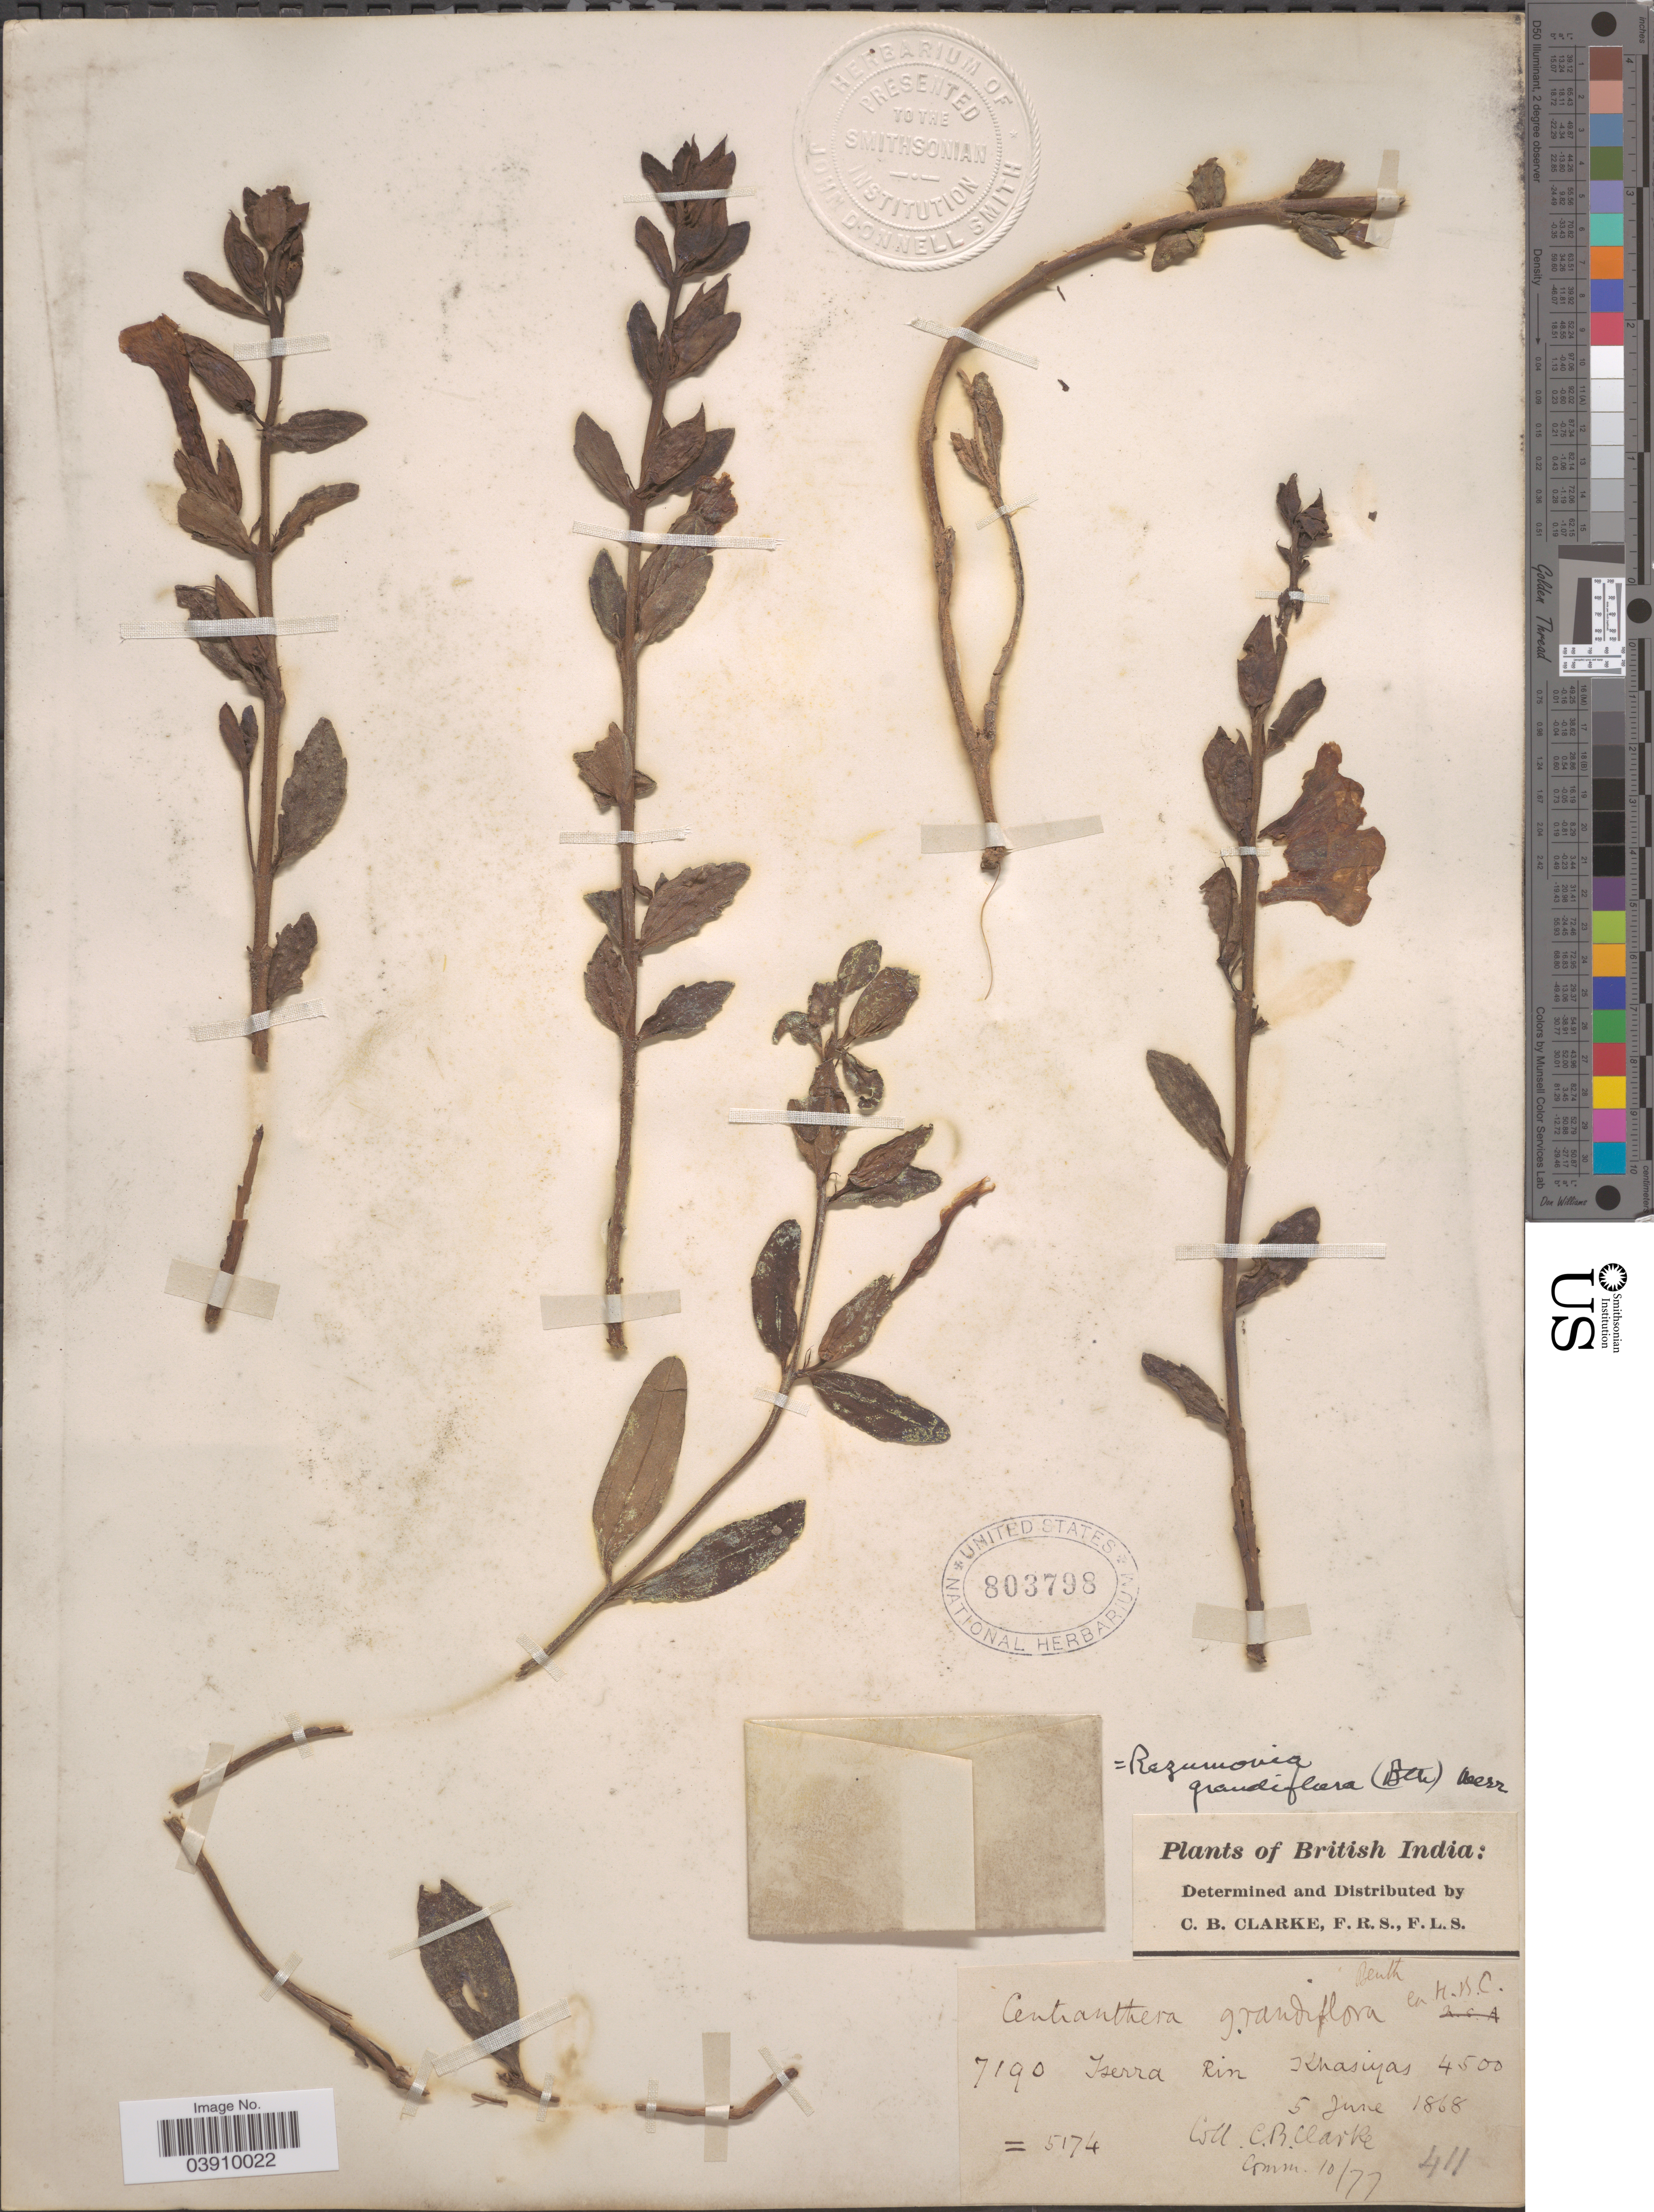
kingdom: Plantae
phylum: Tracheophyta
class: Magnoliopsida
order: Lamiales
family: Orobanchaceae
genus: Centranthera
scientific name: Centranthera grandiflora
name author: Benth.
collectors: C. B. Clarke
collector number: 7190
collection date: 1868-06-05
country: India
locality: British India. Khasiyas.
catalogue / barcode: US 803798